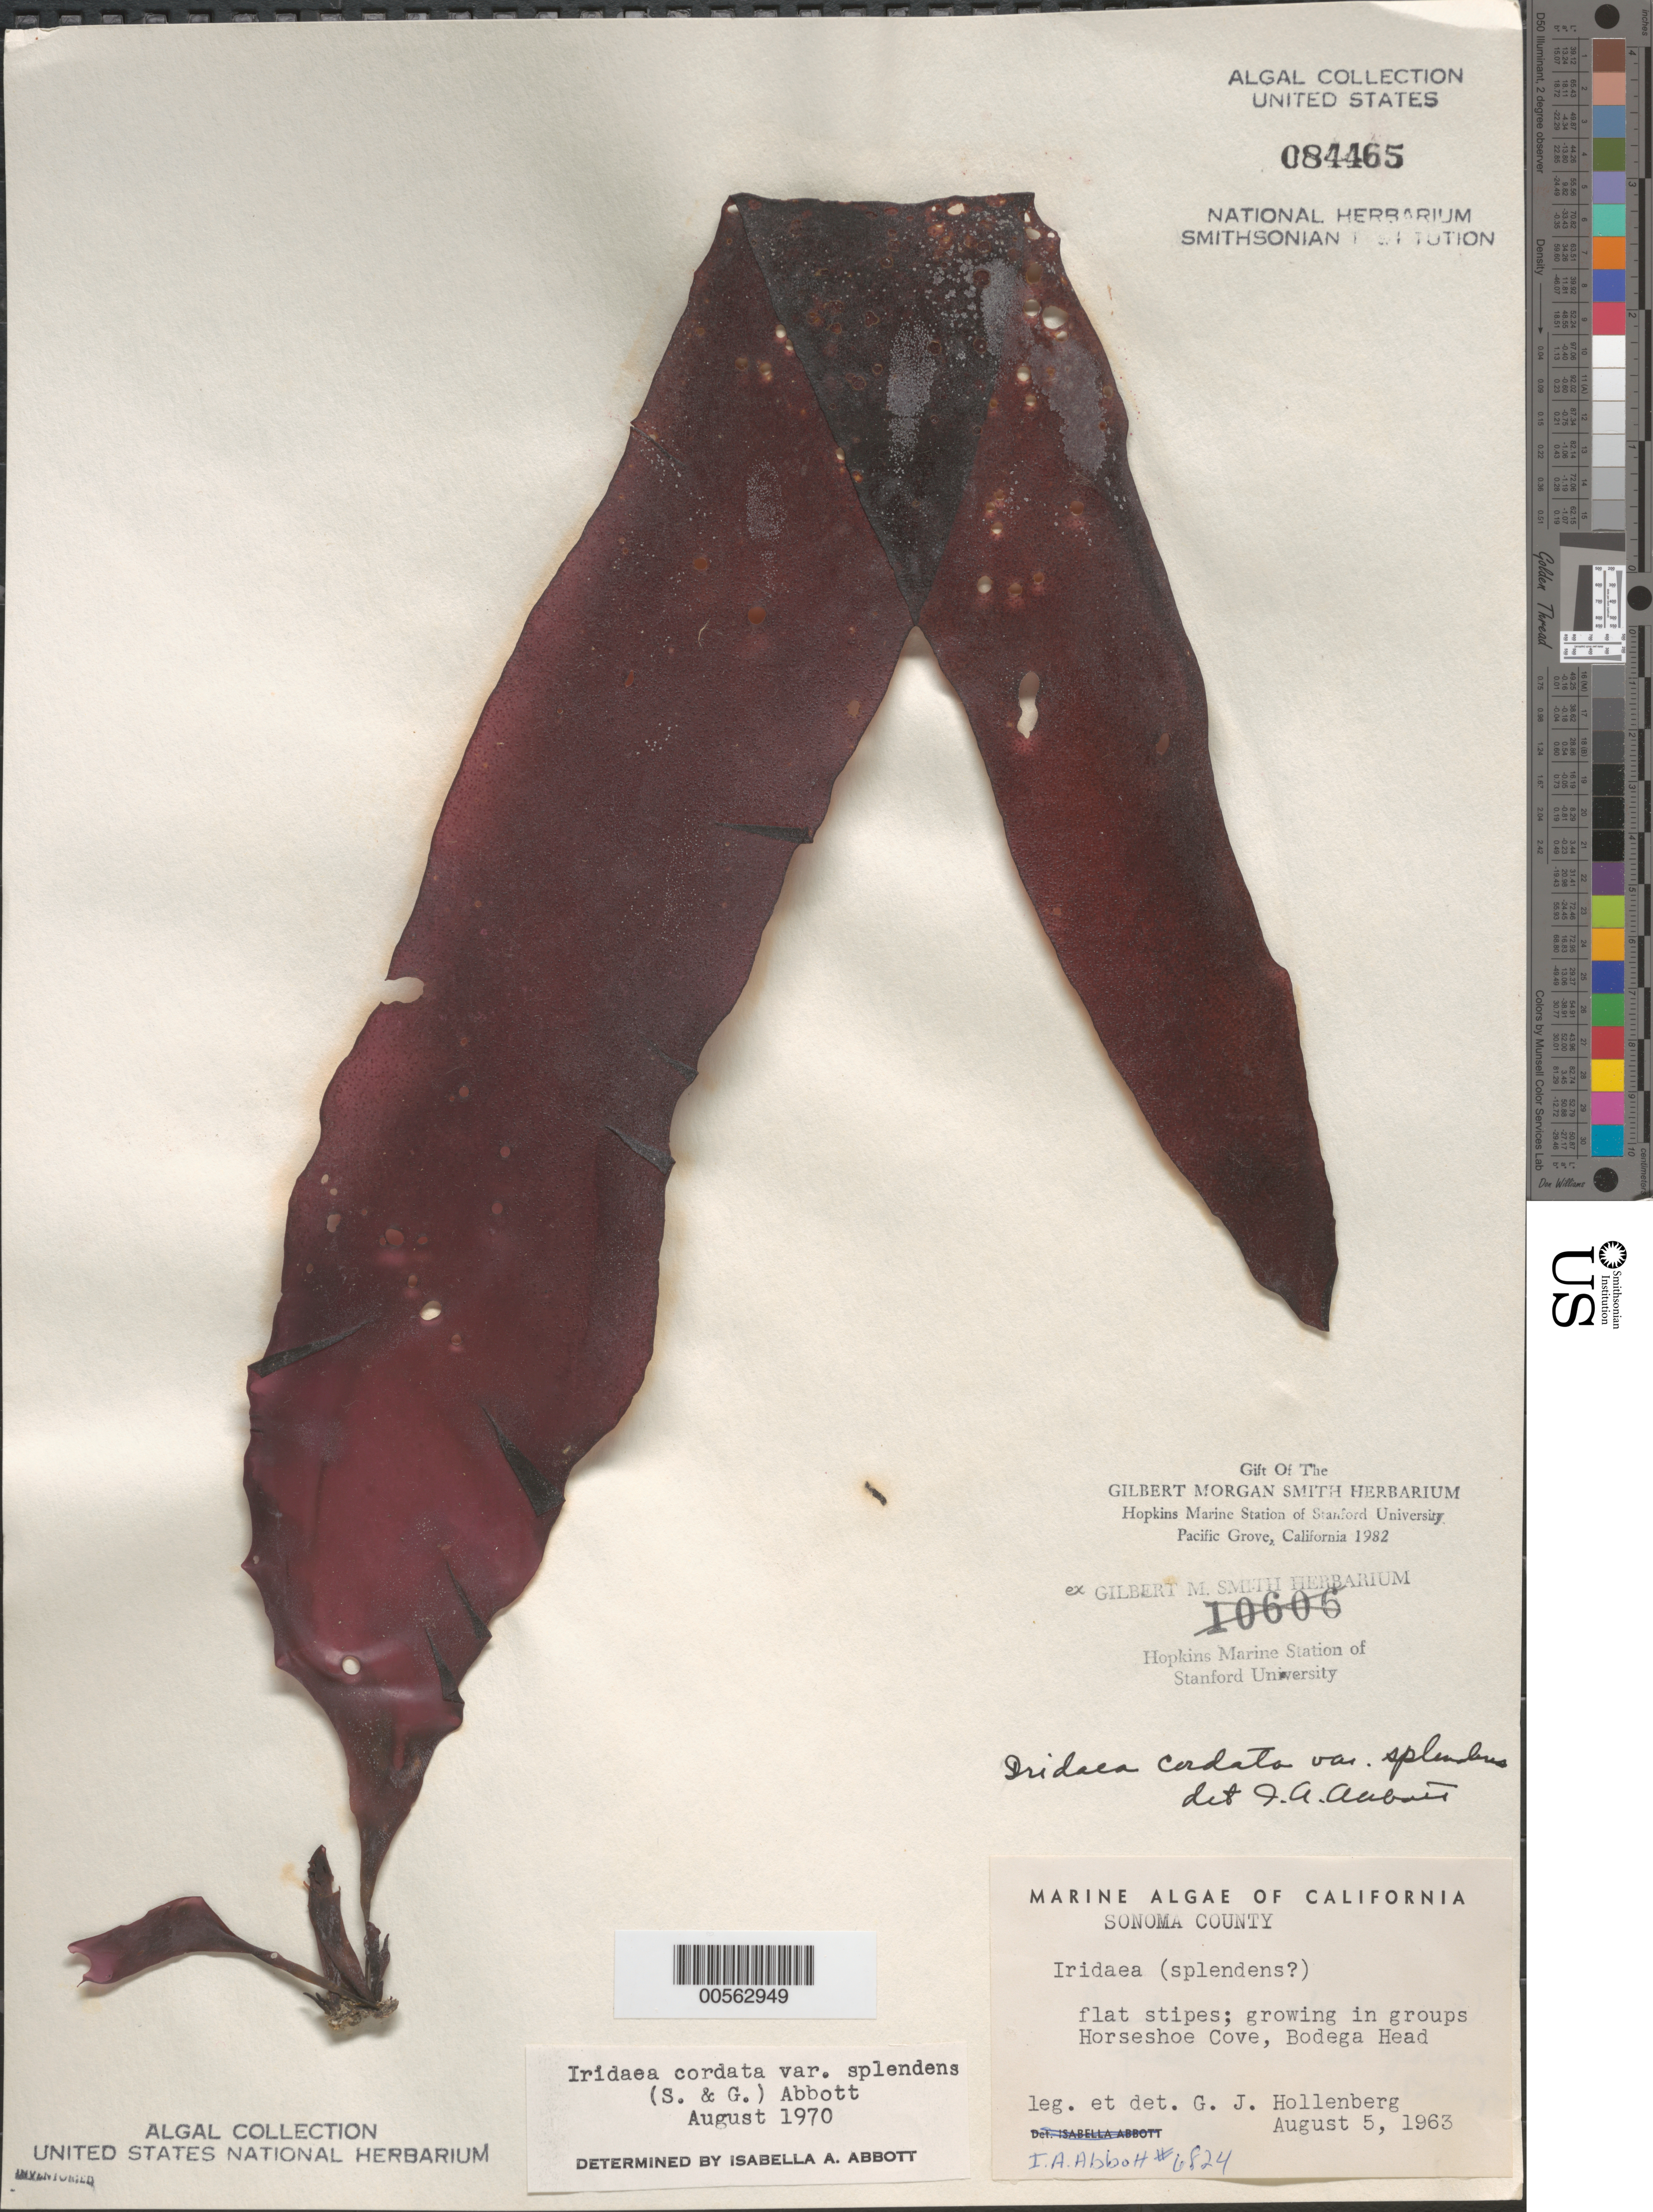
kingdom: Plantae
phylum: Rhodophyta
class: Florideophyceae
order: Gigartinales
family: Gigartinaceae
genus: Iridaea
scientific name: Iridaea cordata var. splendens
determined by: Abbott, Isabella A.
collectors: G. Hollenberg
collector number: IAA 6824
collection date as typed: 05 Aug 1963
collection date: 1963-08-05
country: United States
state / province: California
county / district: Sonoma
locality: Horseshoe Cove, Bodega Head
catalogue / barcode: US 84465